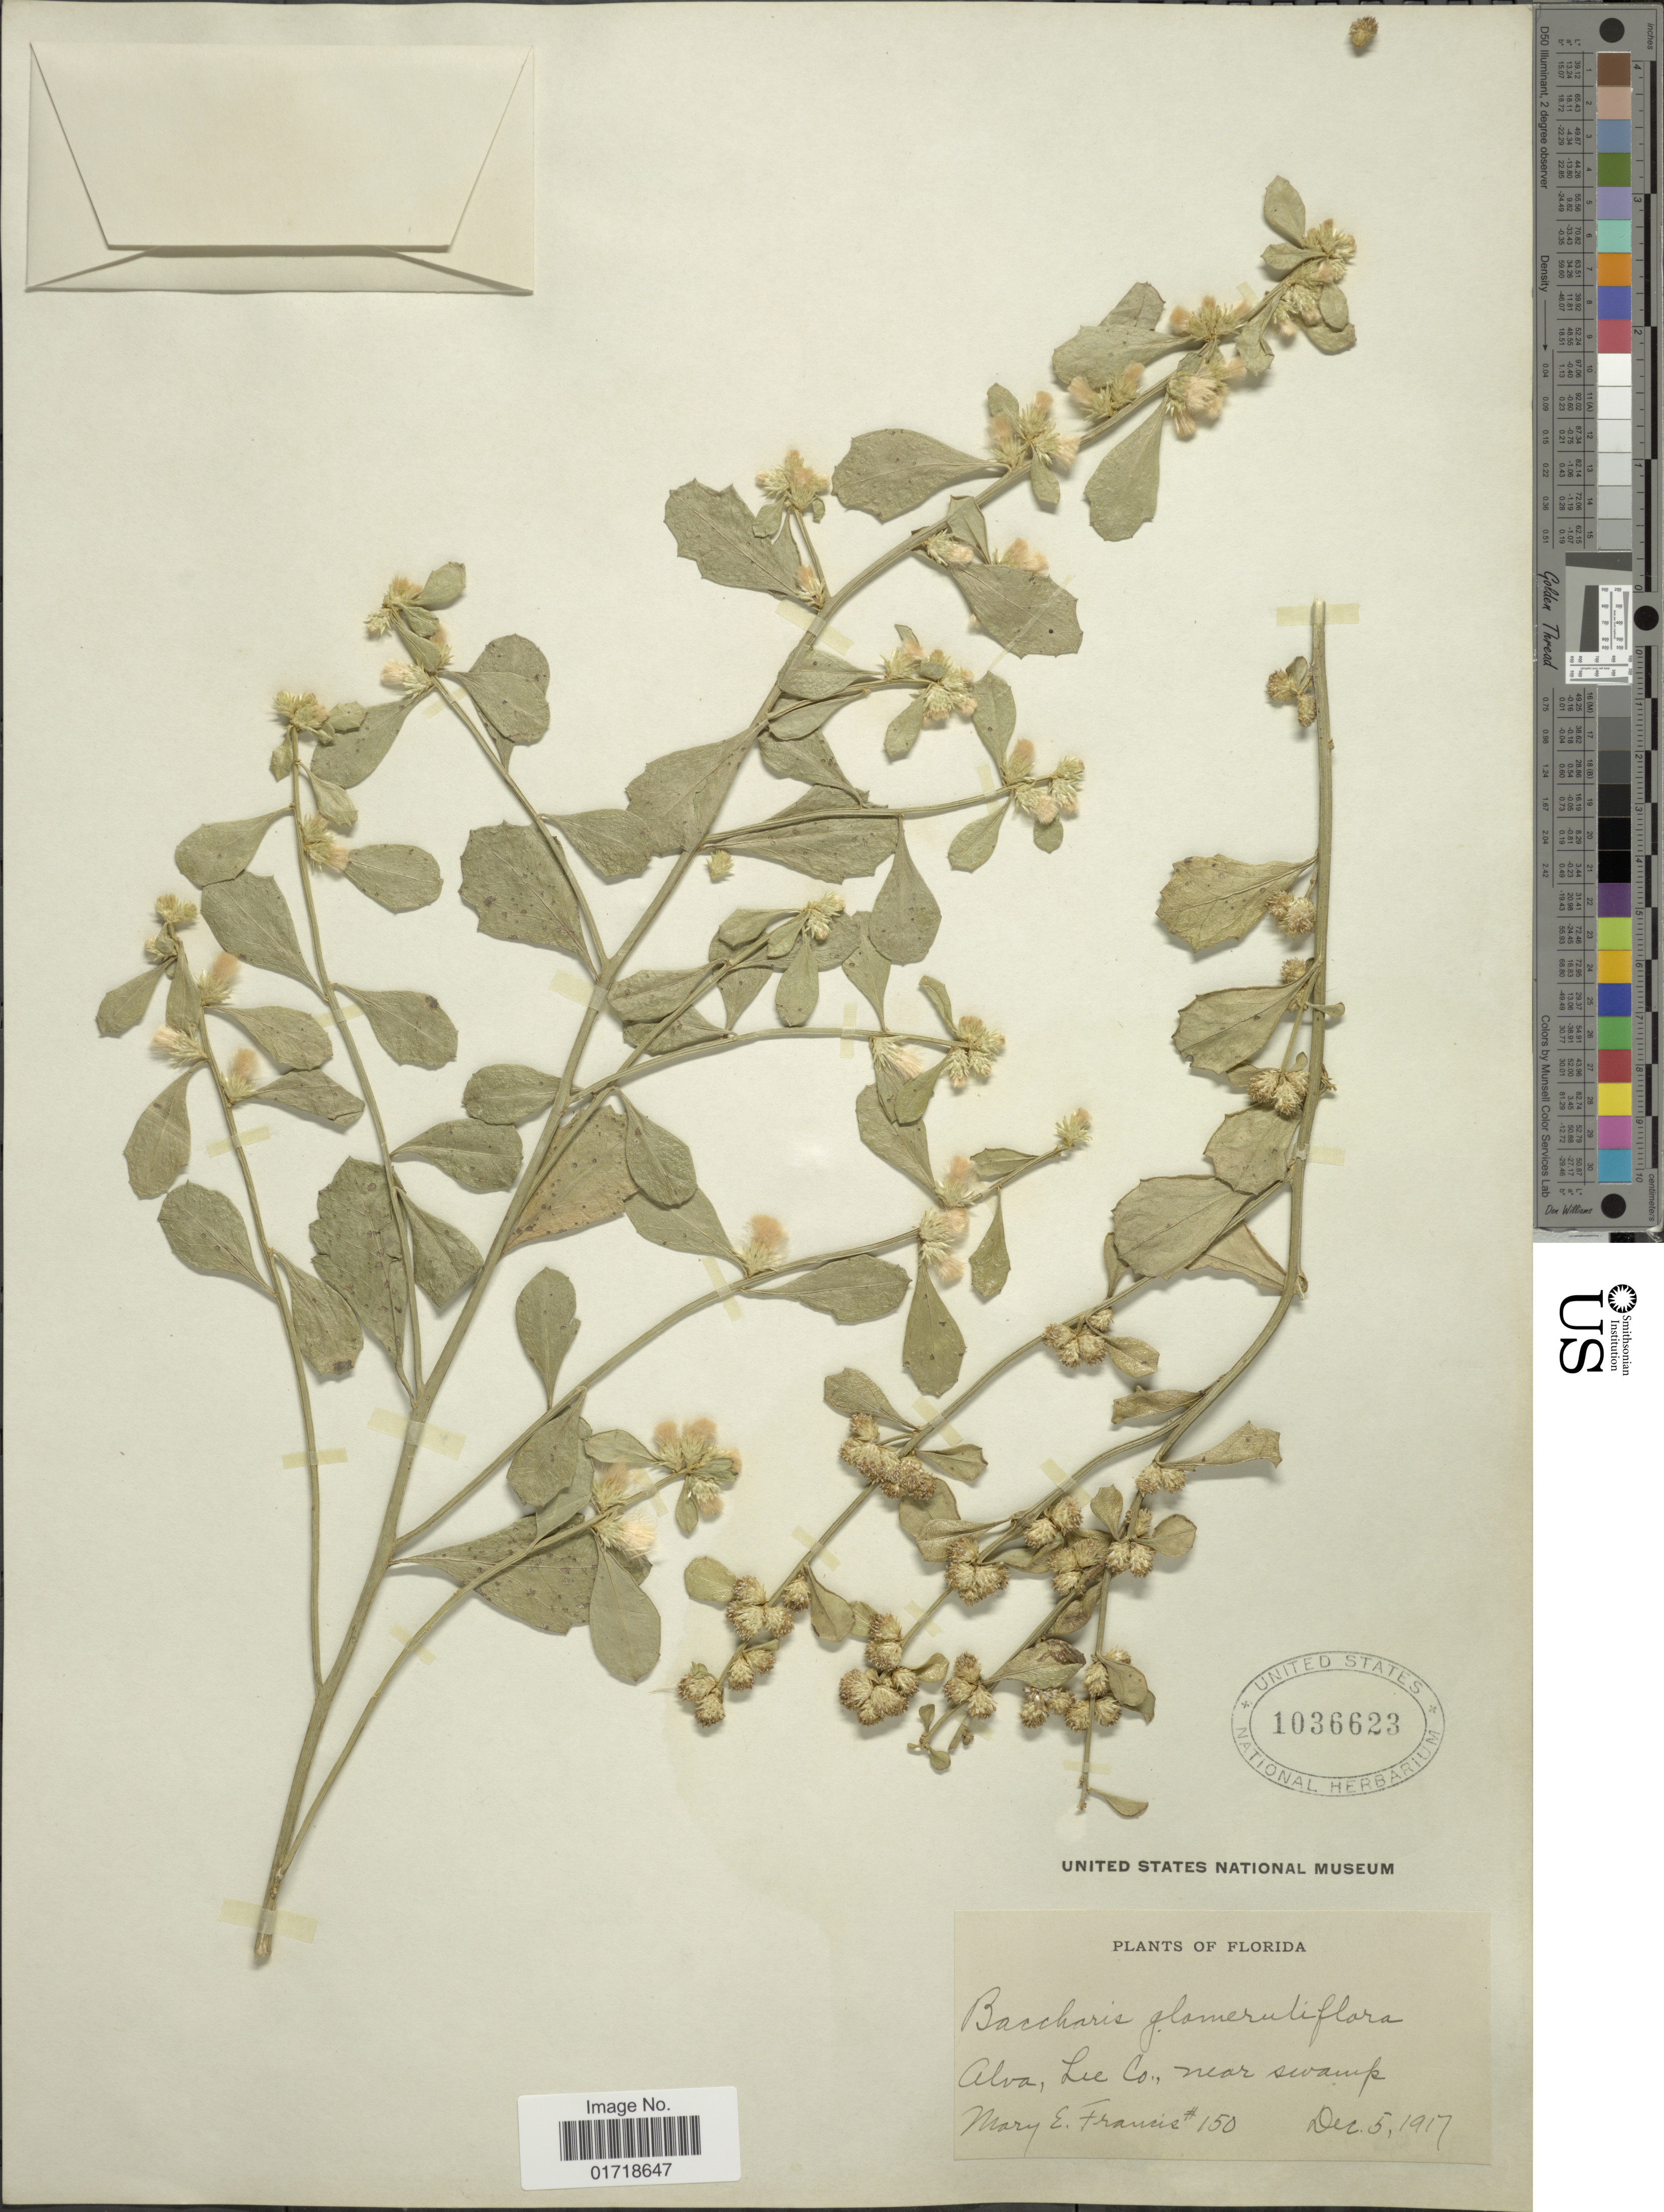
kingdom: Plantae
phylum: Tracheophyta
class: Magnoliopsida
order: Asterales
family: Asteraceae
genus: Baccharis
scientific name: Baccharis glomeruliflora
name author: Pers.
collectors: M. E. Francis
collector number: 150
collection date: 1917-12-05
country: United States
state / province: Florida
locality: Alva Lee Co. near swamp.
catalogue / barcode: US 1036623